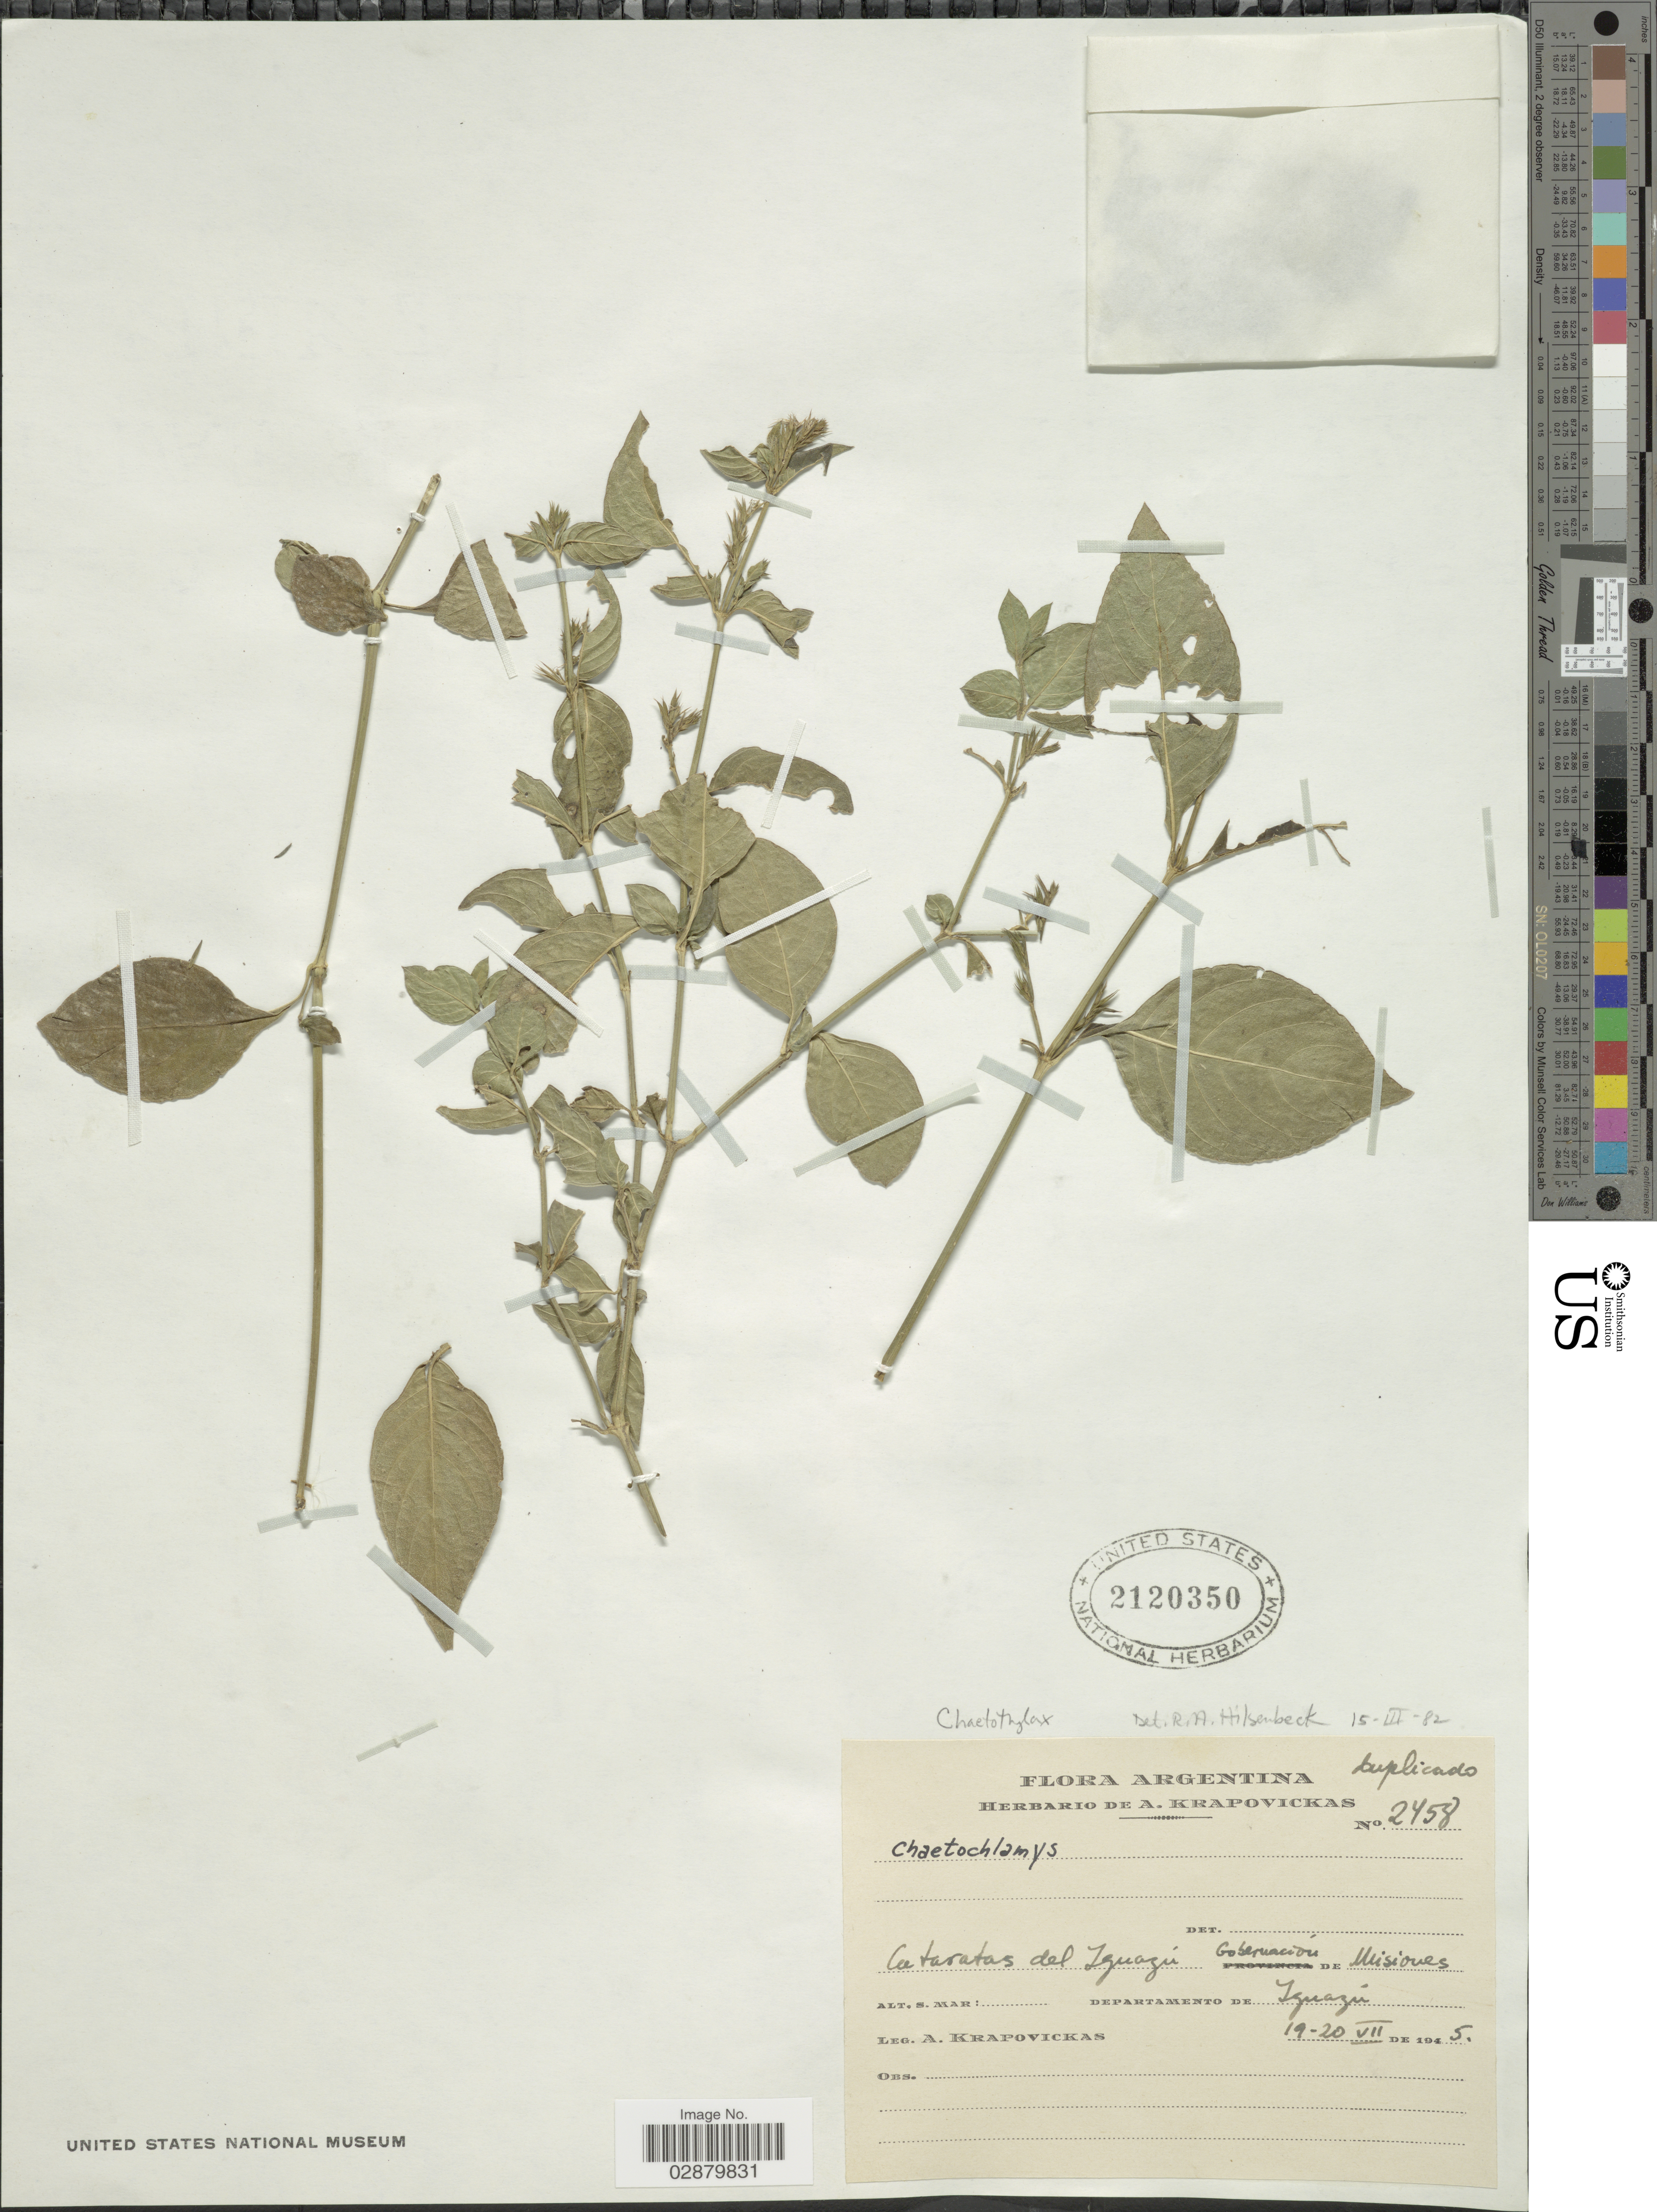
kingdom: Plantae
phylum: Tracheophyta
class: Magnoliopsida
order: Lamiales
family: Acanthaceae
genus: Justicia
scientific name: Justicia oblonga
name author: (Nees) Lindau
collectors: A. Krapovickas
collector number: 2458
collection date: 1945-07-19/1945-07-20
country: Argentina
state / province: Misiones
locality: Cataratas del Iguazú Gobernación de Misiones. Departamento de Iguazú.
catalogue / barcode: US 2120350